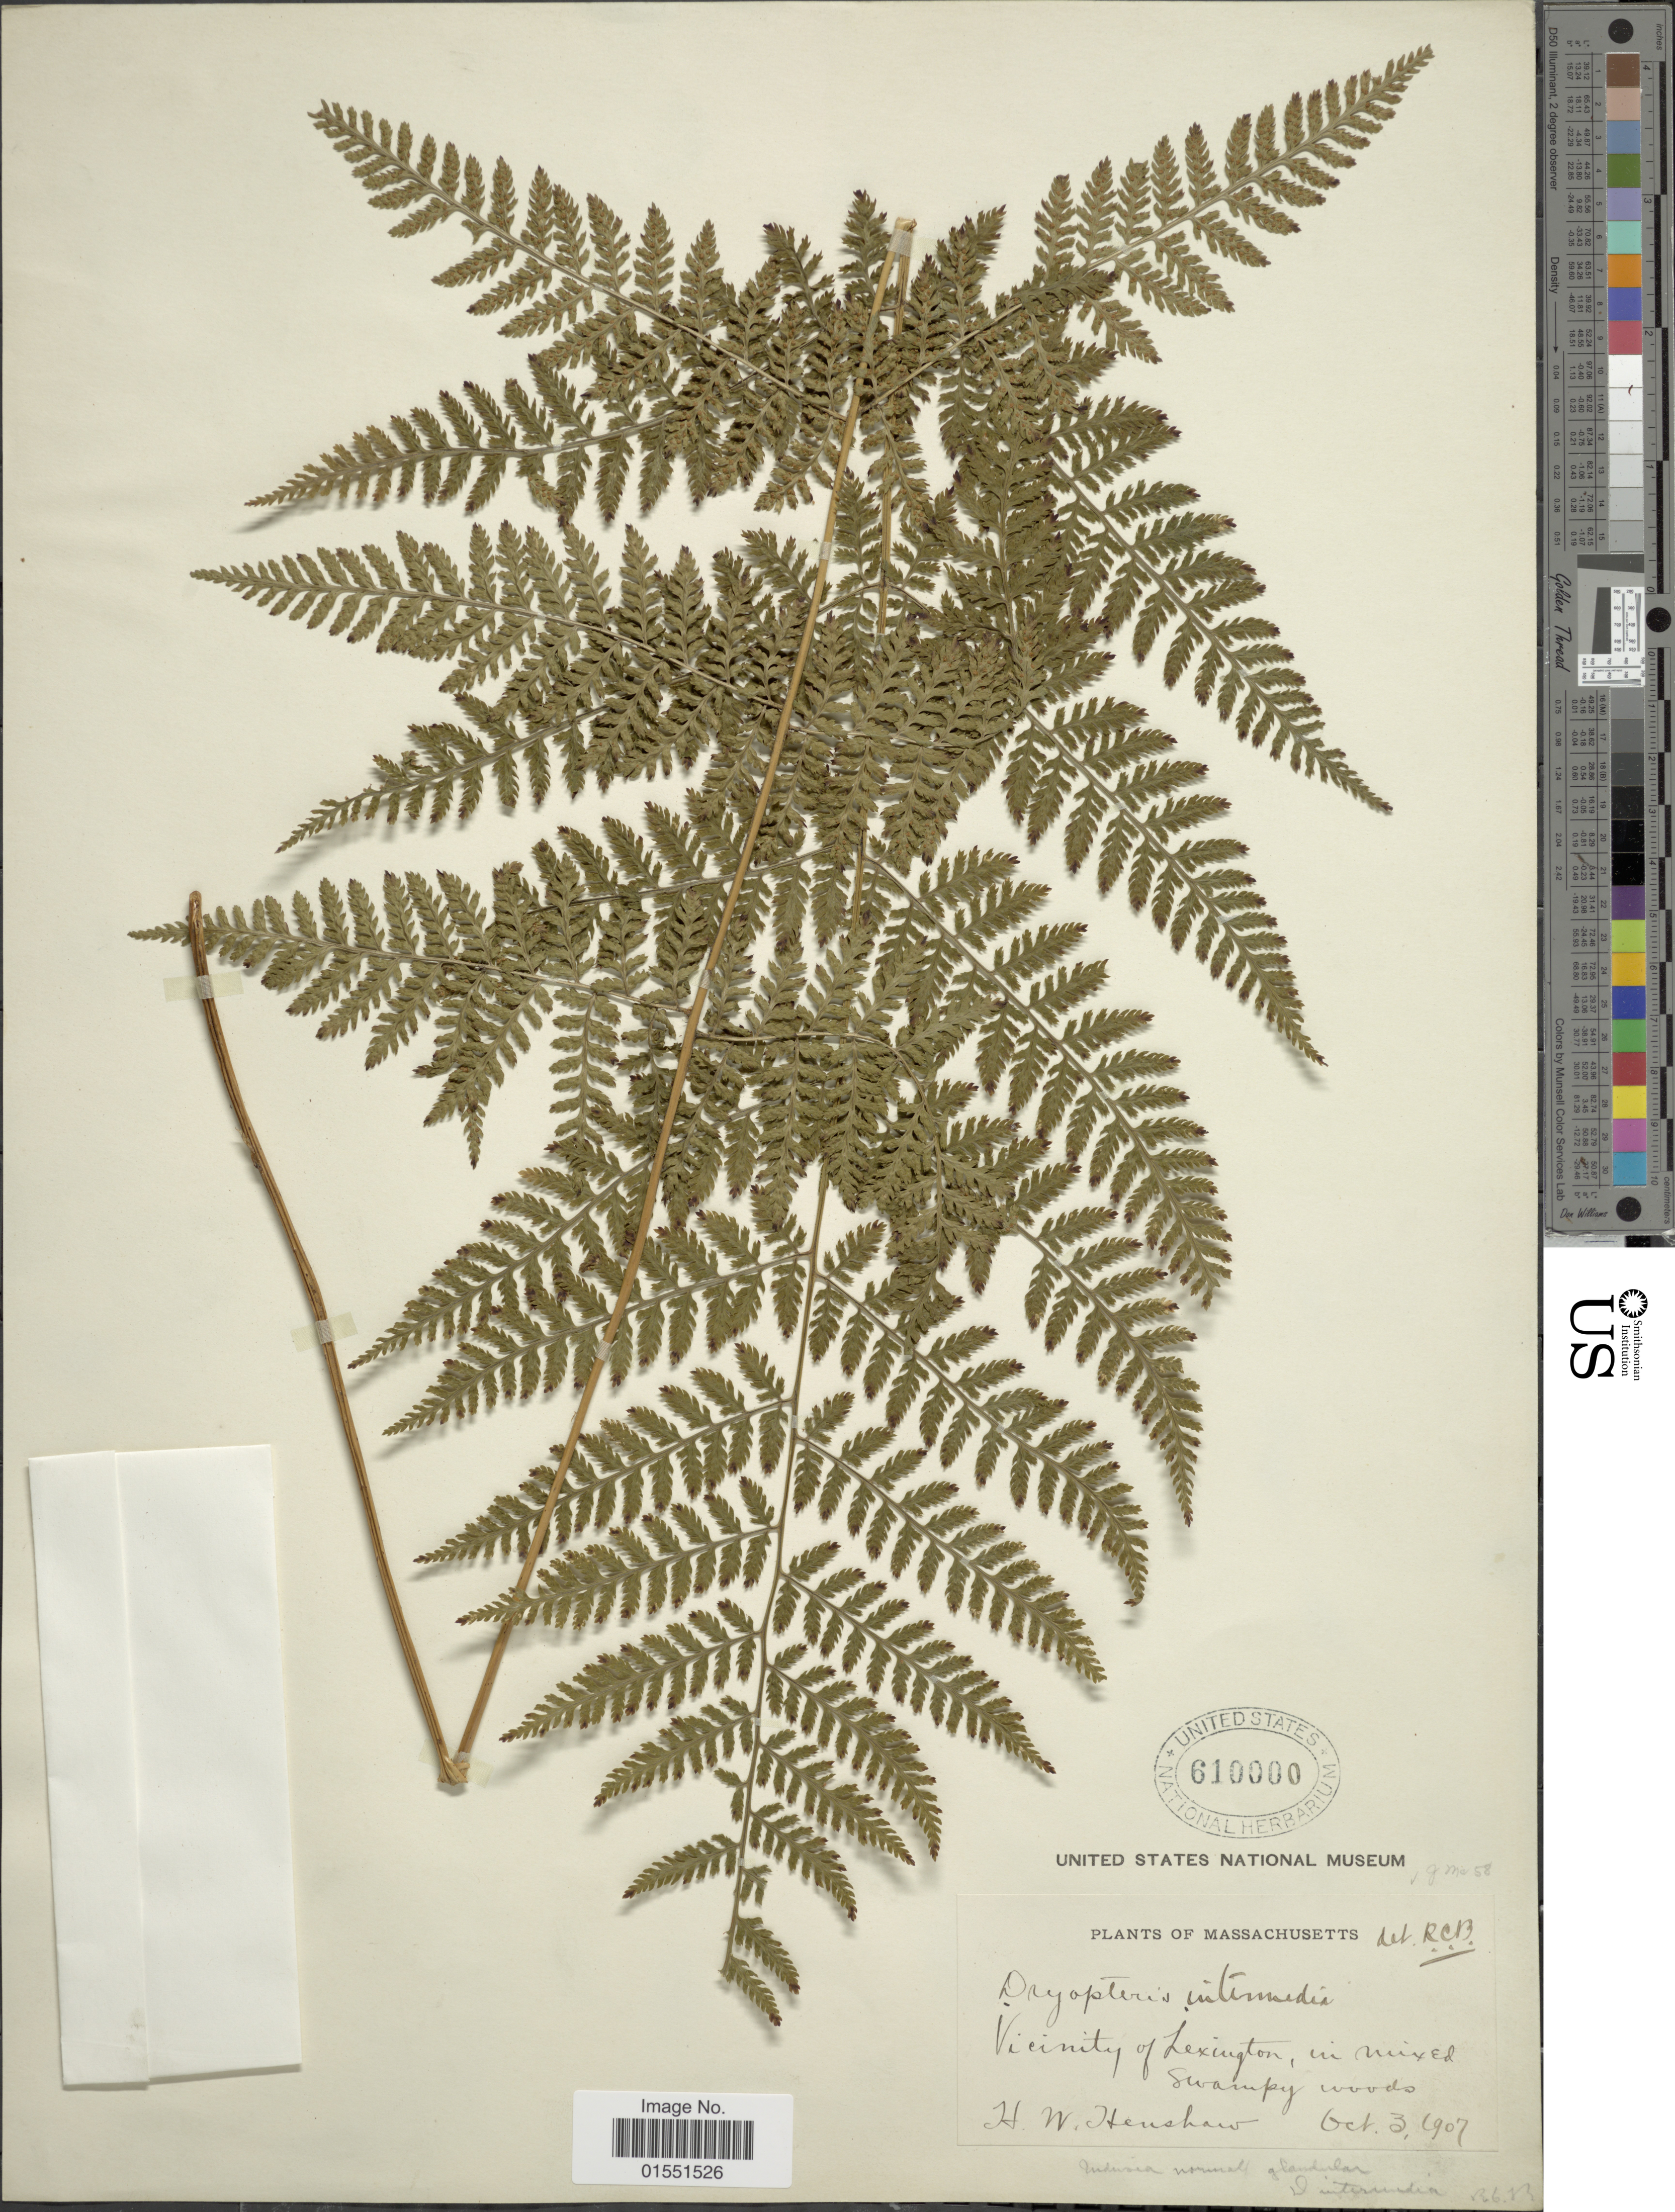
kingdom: Plantae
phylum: Tracheophyta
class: Polypodiopsida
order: Polypodiales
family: Dryopteridaceae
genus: Dryopteris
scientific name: Dryopteris intermedia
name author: (Muhl.) A. Gray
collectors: H. Henshaw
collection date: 1907-10-03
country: United States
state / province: Massachusetts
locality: Vicinity of Lexington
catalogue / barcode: US 610000